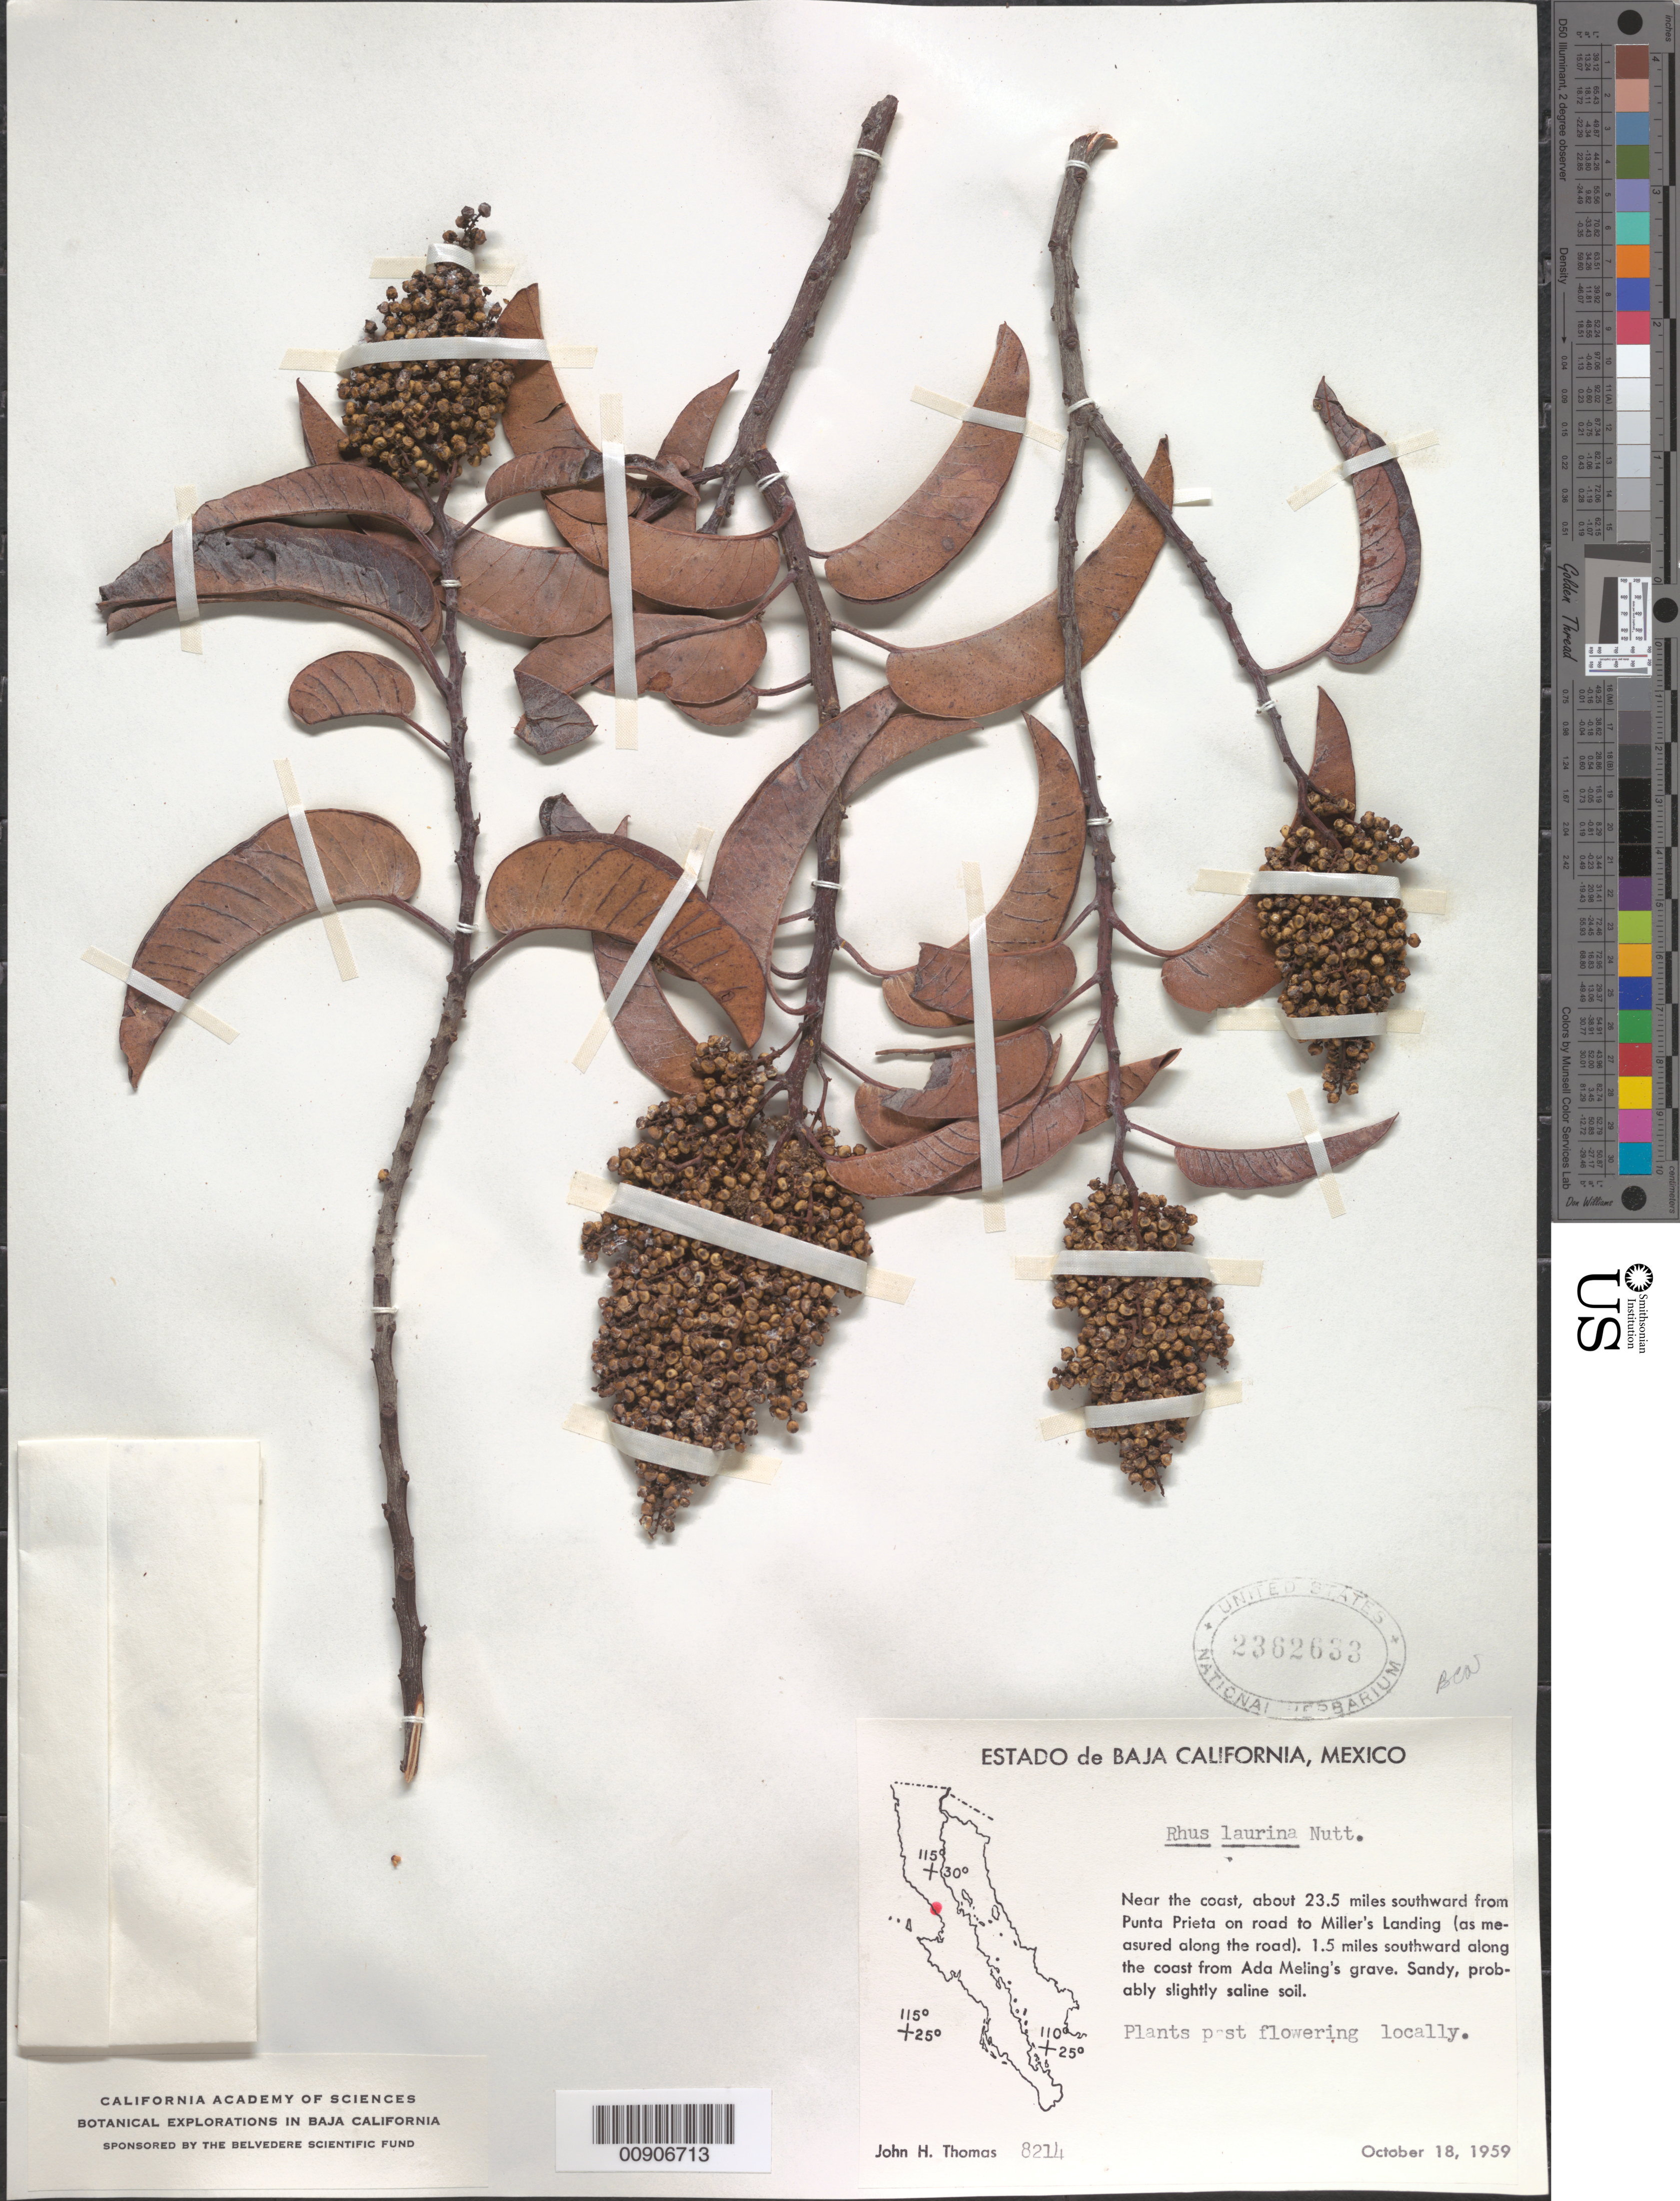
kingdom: Plantae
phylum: Tracheophyta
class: Magnoliopsida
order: Sapindales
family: Anacardiaceae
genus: Malosma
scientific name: Malosma laurina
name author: (Nutt.) Nutt. ex Abrams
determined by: Mitchell, John D.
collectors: J. H. Thomas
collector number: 8214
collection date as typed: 18 Oct 1959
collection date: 1959-10-18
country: Mexico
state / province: Baja California Norte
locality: Near the coast, about 23.5 miles southward from Punta Prieta on road to Miller's Landing (as measured along road). 1.5 miles southward along coast from Ada Meling's grave.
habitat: Sandy, probably slightly saline soil.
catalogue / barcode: US 2362633